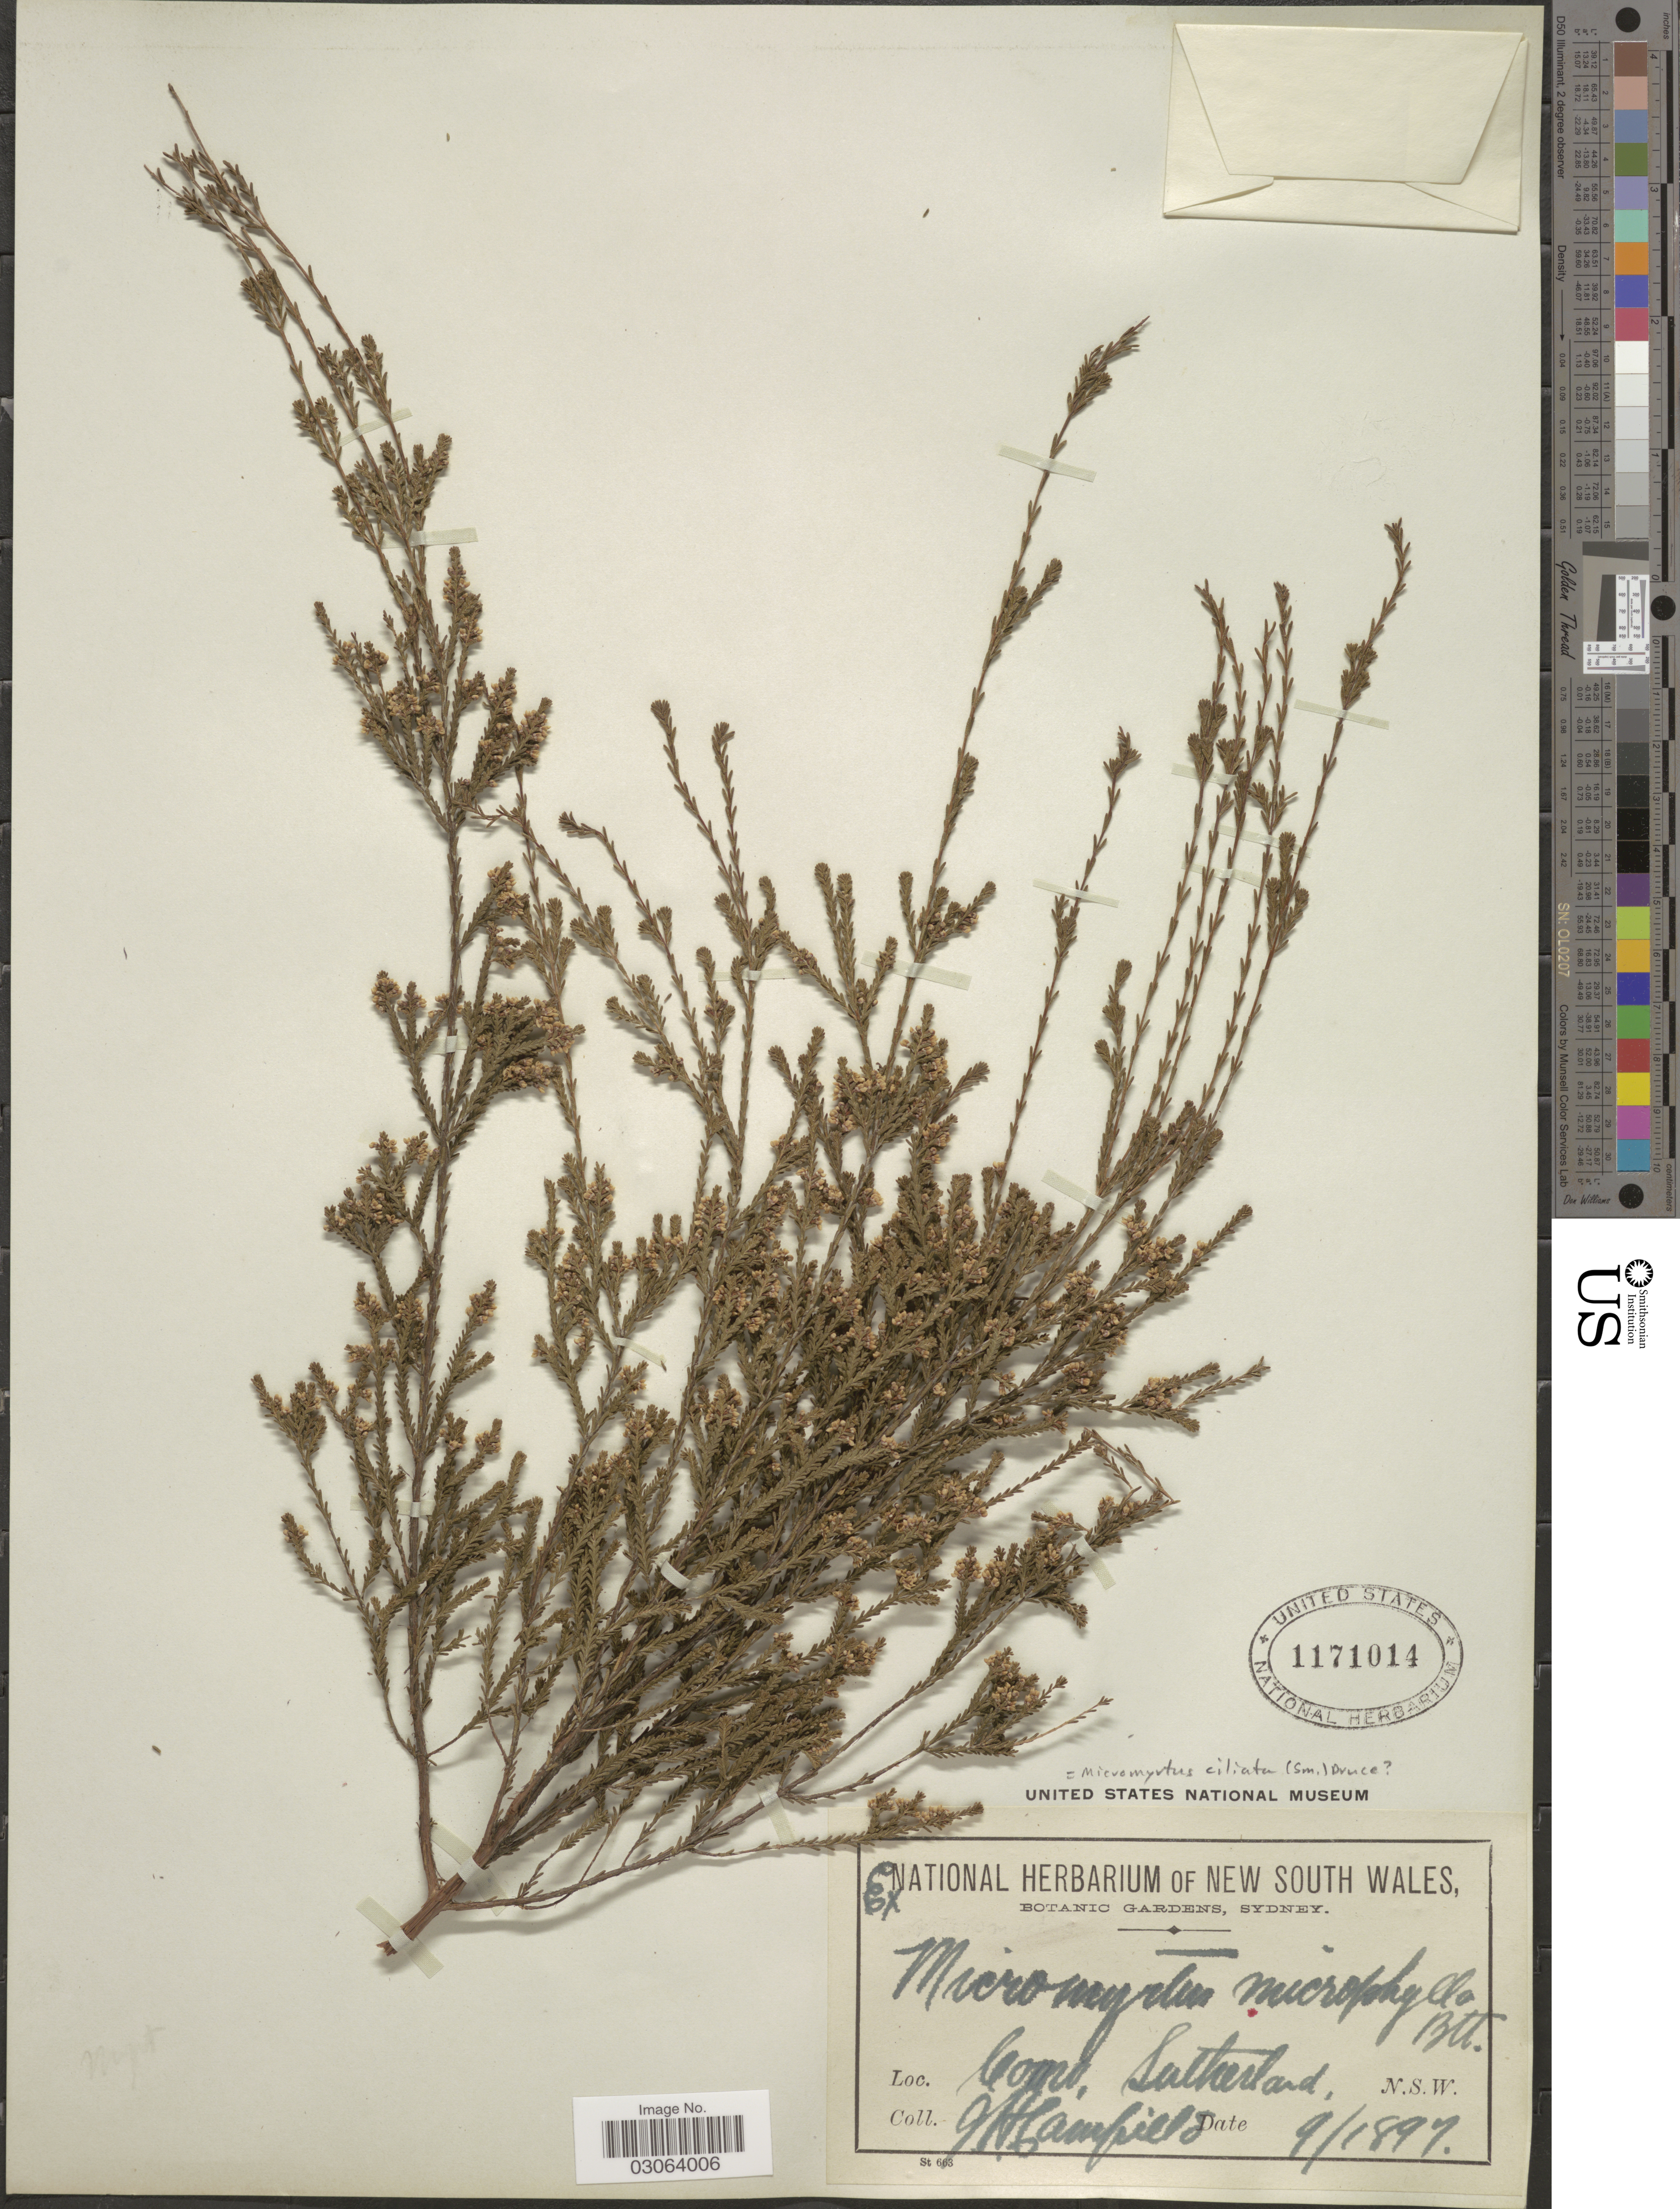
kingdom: Plantae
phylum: Tracheophyta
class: Magnoliopsida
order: Myrtales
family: Myrtaceae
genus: Micromyrtus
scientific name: Micromyrtus ciliata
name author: (Sm.) Druce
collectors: J. Camfield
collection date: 1899-09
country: Australia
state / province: New South Wales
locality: Como, Sutherland.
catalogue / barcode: US 1171014